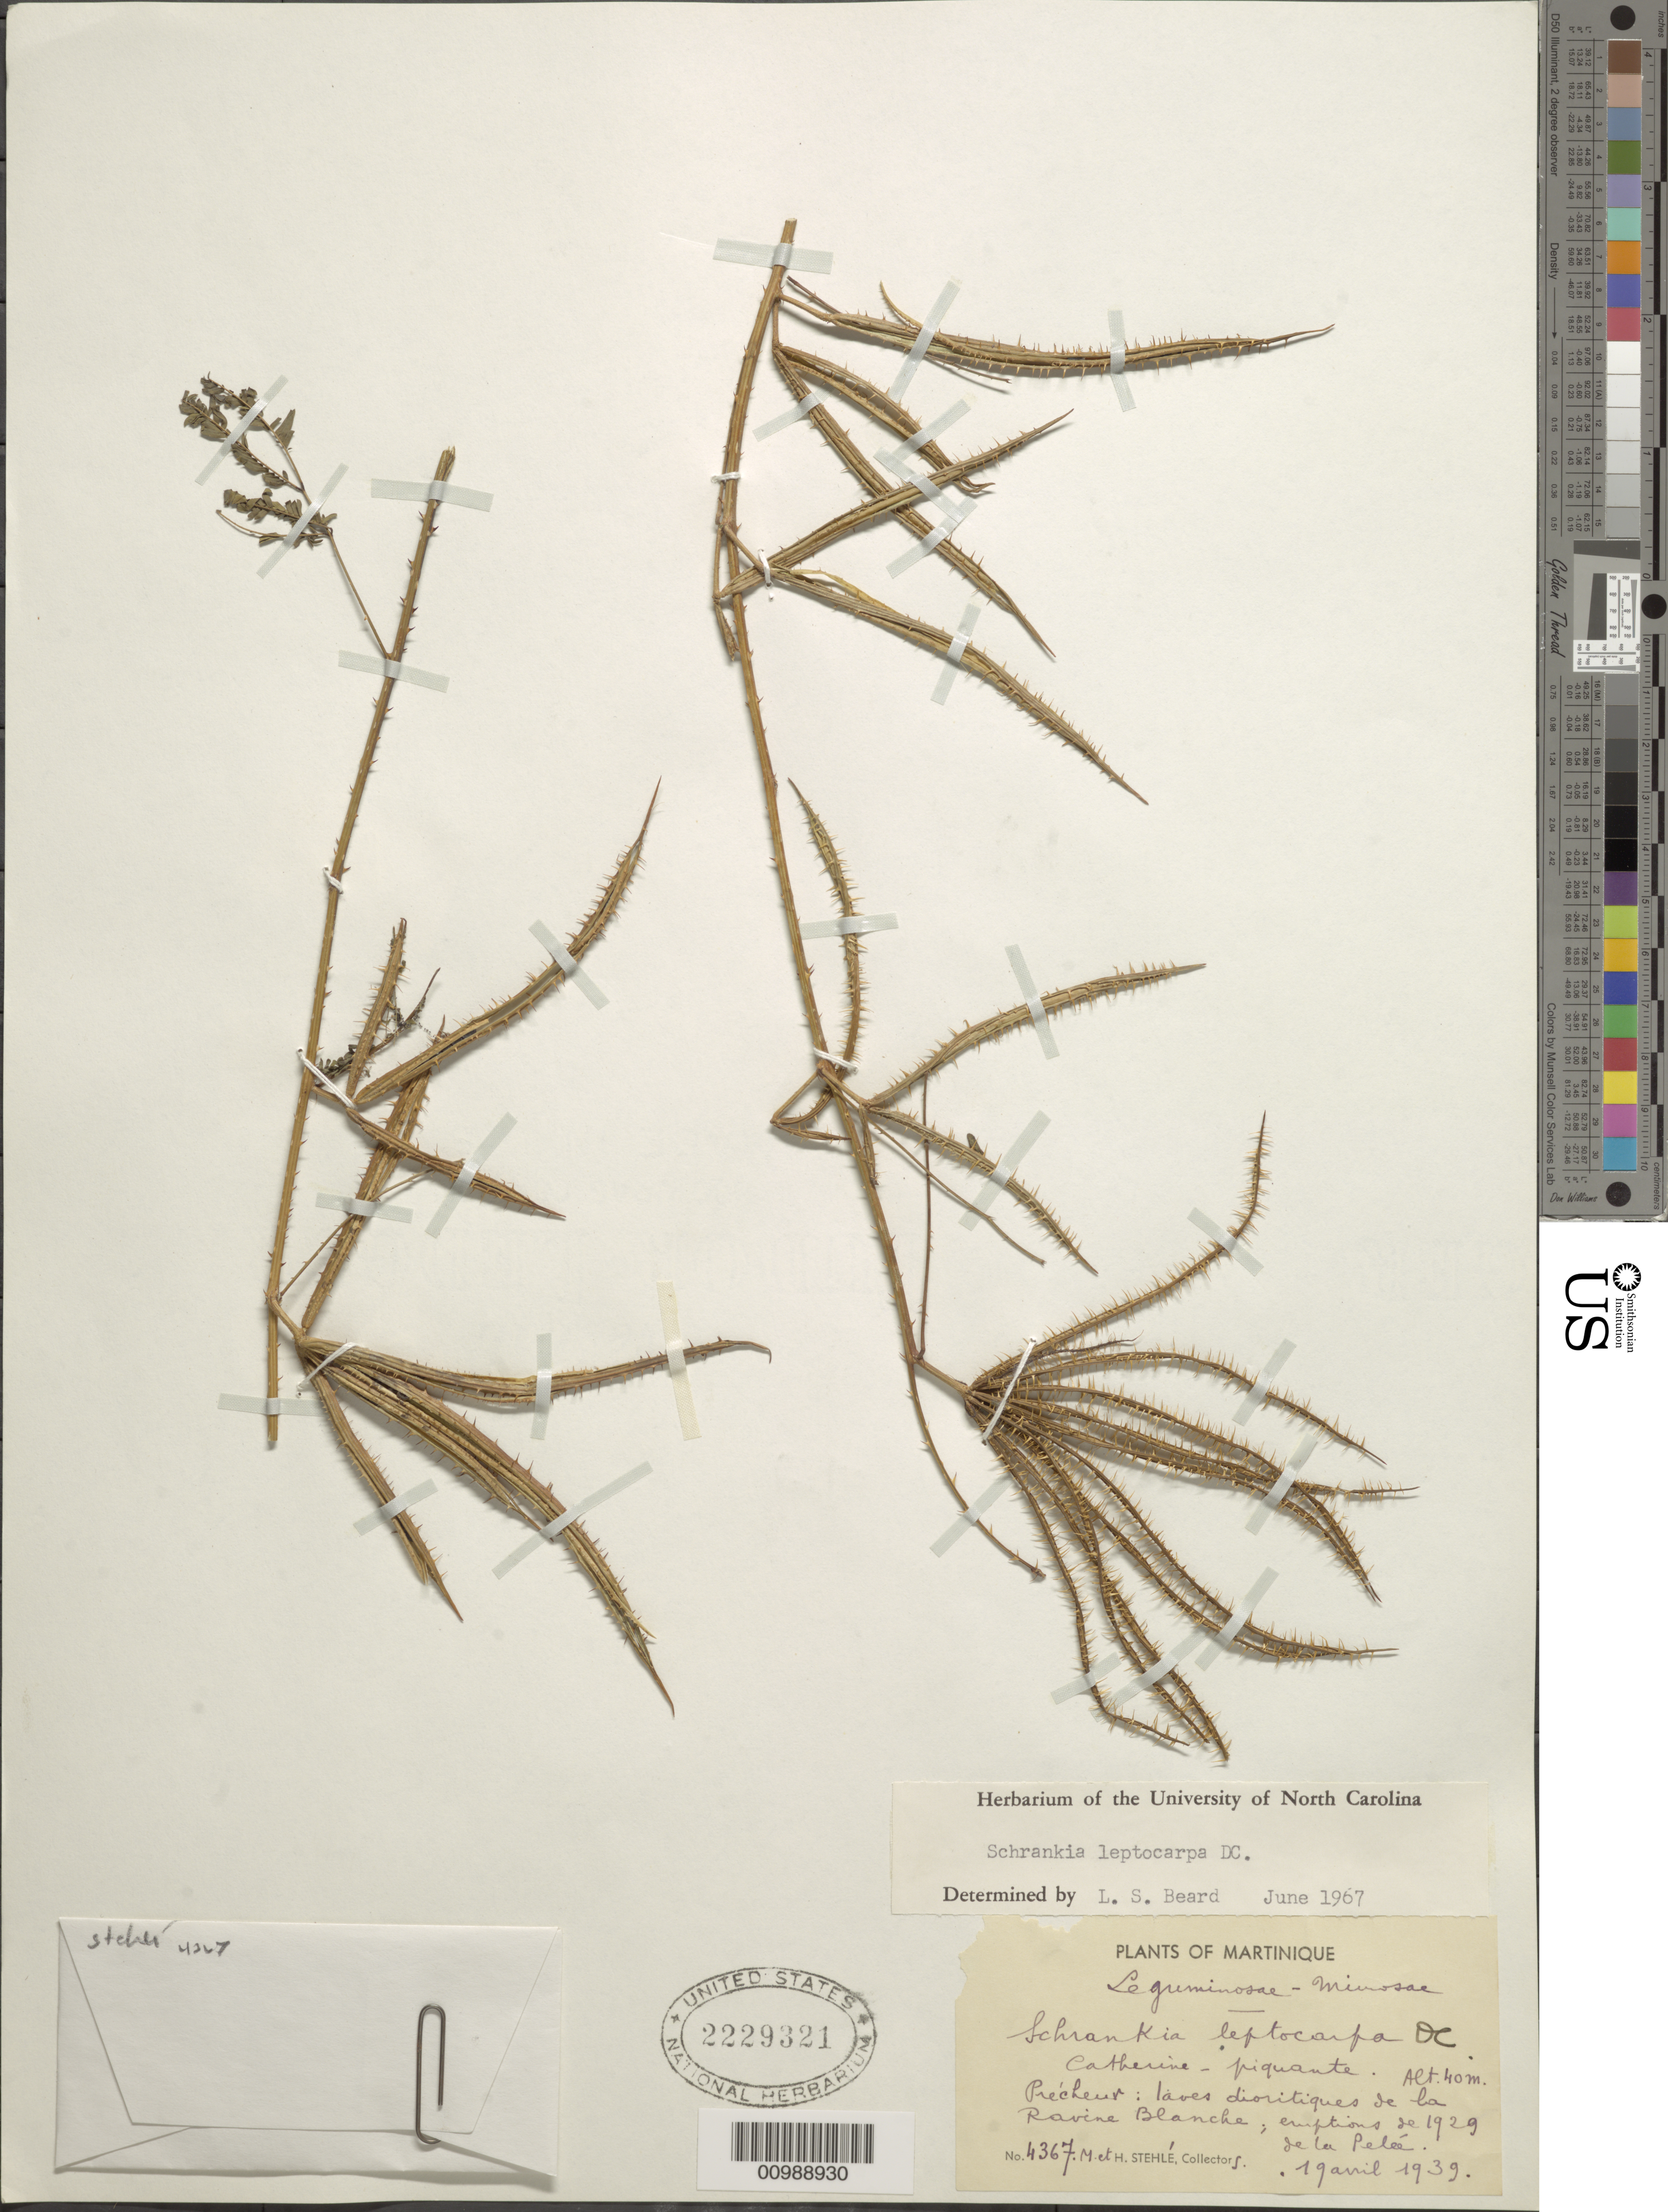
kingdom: Plantae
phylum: Tracheophyta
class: Magnoliopsida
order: Fabales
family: Fabaceae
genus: Mimosa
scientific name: Mimosa candollei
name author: R. Grether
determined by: Strong, Mark T., (BOT), Smithsonian Institution - National Museum of Natural History (UNITED STATES)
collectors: H. Stehlé & M. Stehlé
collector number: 4367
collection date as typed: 19 Apr 1939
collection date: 1939-04-19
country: Martinique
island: Martinique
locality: Near the White Ravine (Ravine Blanche)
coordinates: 0 N, 0 E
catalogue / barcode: US 2229321